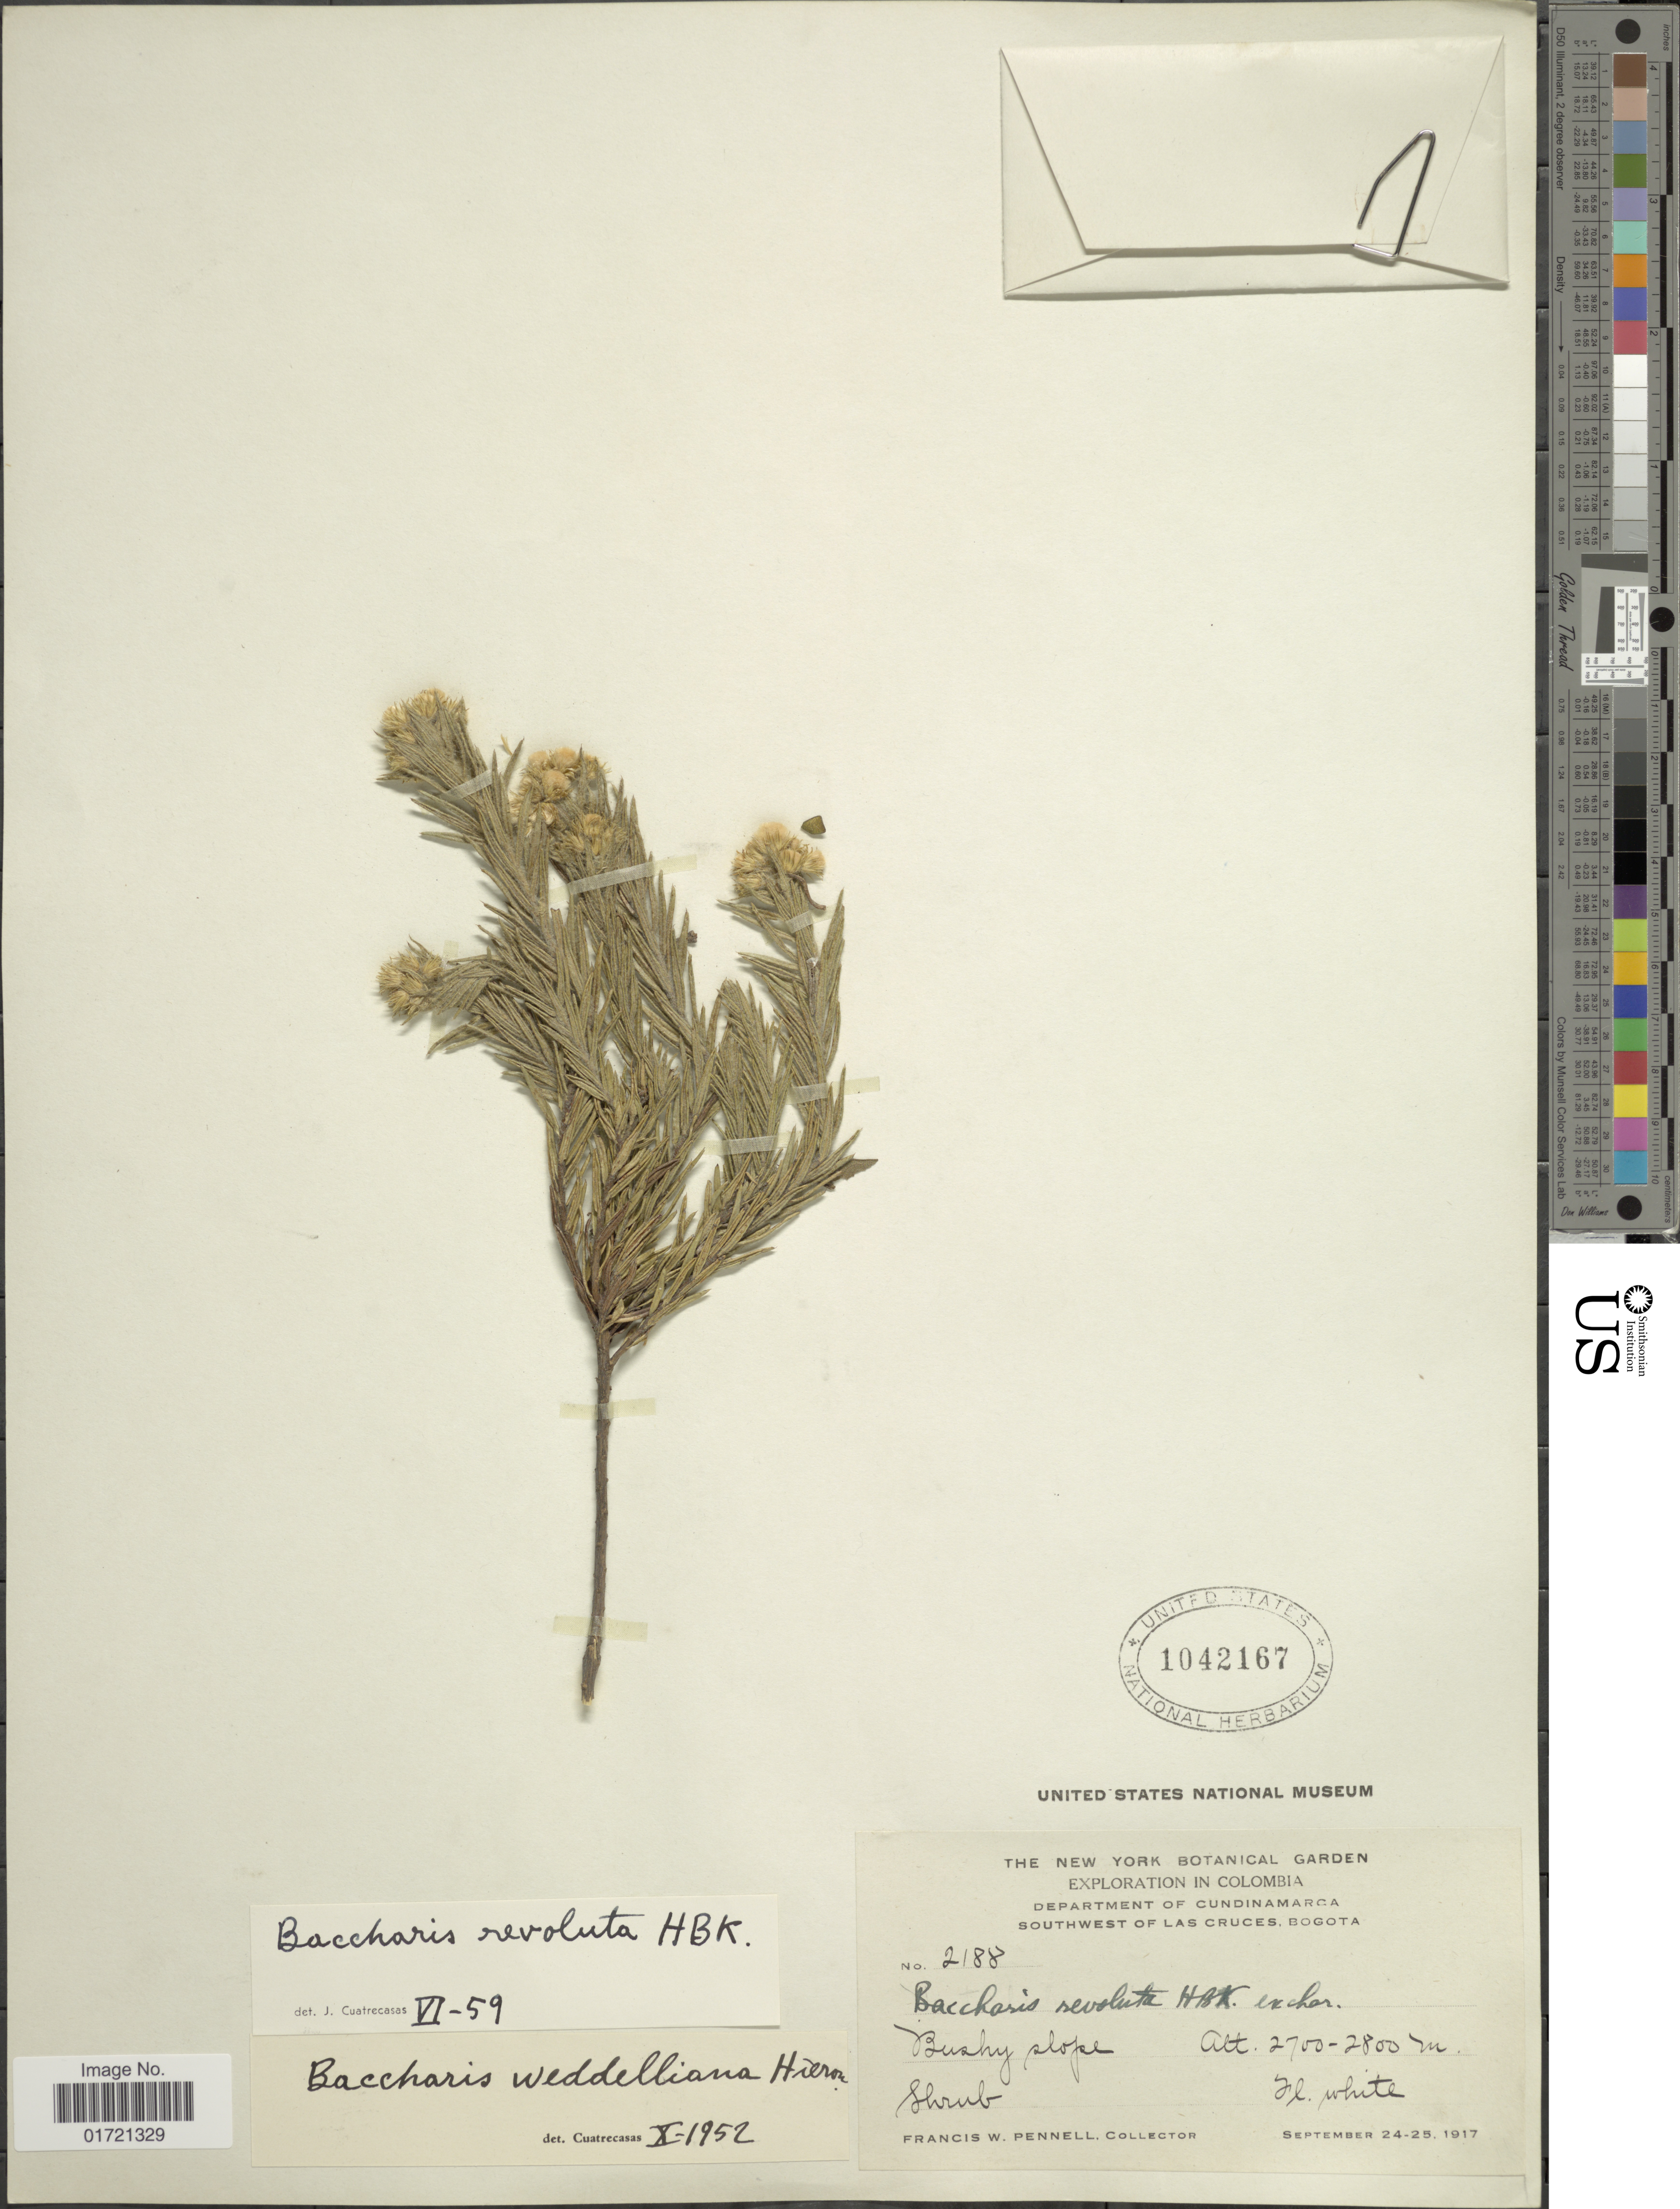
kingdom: Plantae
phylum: Tracheophyta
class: Magnoliopsida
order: Asterales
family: Asteraceae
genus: Baccharis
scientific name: Baccharis revoluta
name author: Kunth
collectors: F. W. Pennell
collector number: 2188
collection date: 1917-09-24/1917-09-25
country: Colombia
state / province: Cundinamarca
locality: Department of Cundinamarca. Southwest of Las Cruces, Bogota. Bushy slope.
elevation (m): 2700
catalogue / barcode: US 1042167